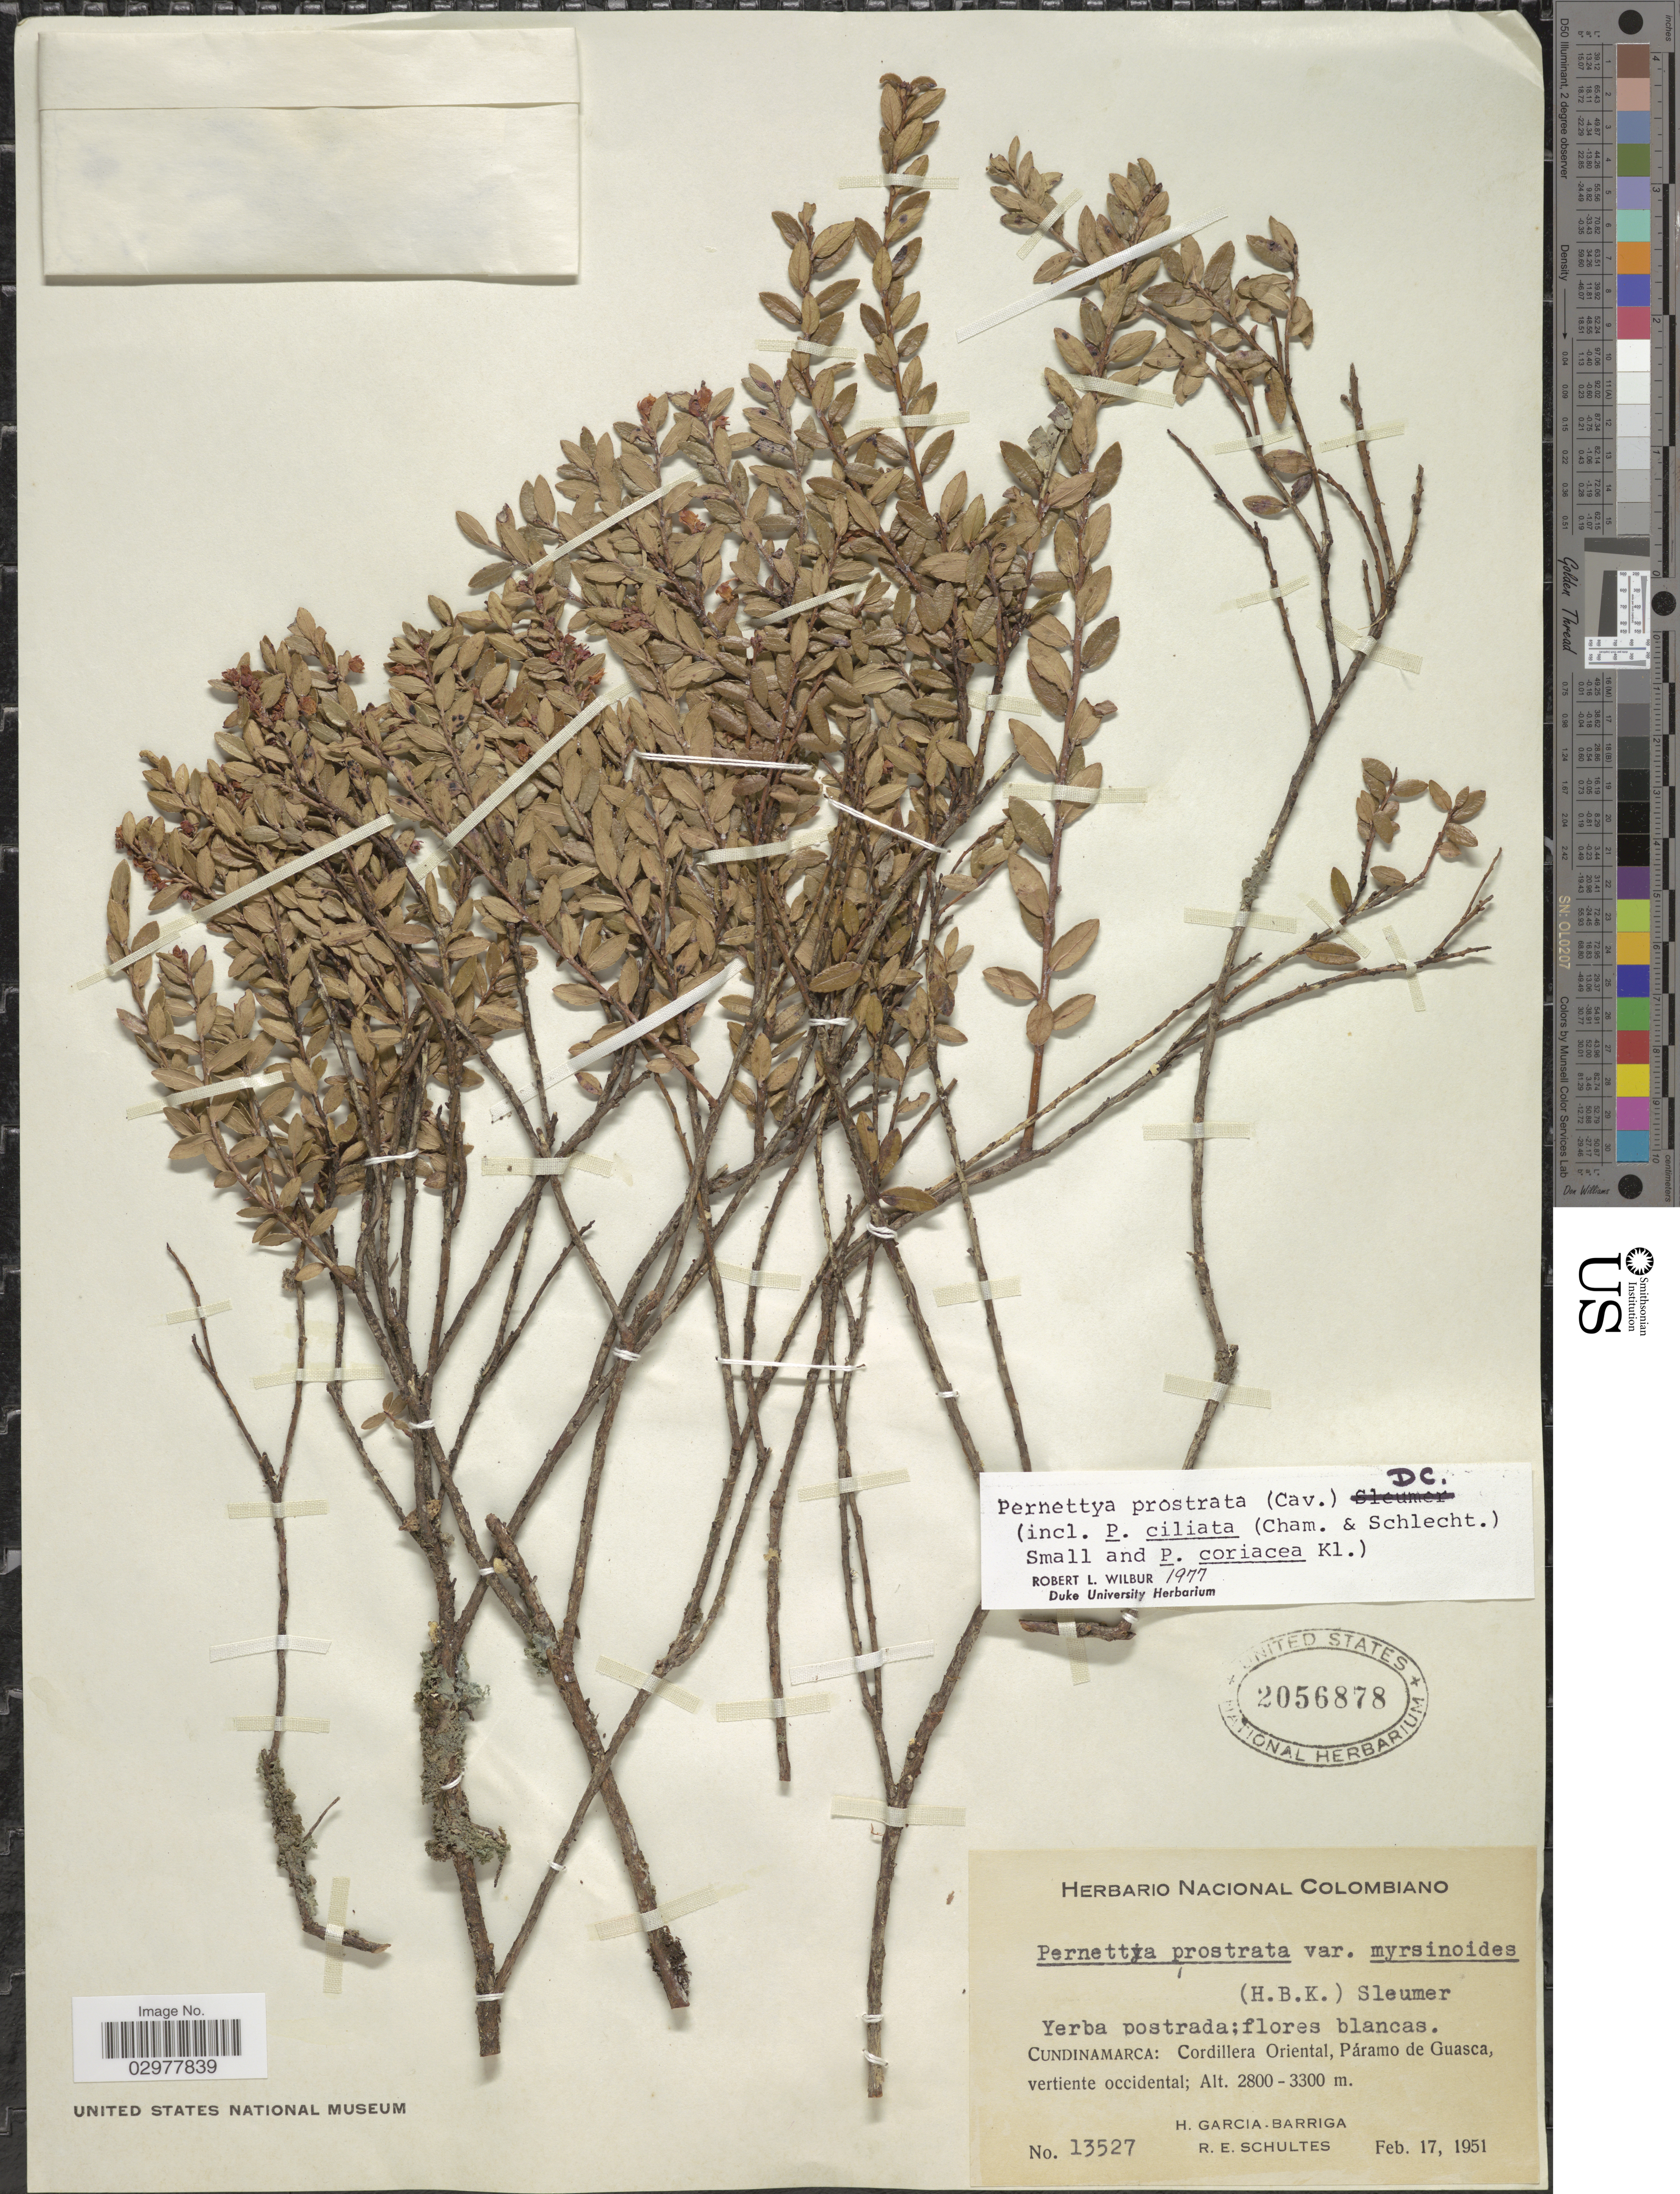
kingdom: Plantae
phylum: Tracheophyta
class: Magnoliopsida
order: Ericales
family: Ericaceae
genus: Pernettya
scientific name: Pernettya prostrata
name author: (Cav.) DC.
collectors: H. García Barriga & R. E. Schultes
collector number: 13527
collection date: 1951-02-17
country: Colombia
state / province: Cundinamarca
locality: Cordillera Oriental, Páramo de Guasca, vertiente occidental.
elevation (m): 2800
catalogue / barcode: US 2056878